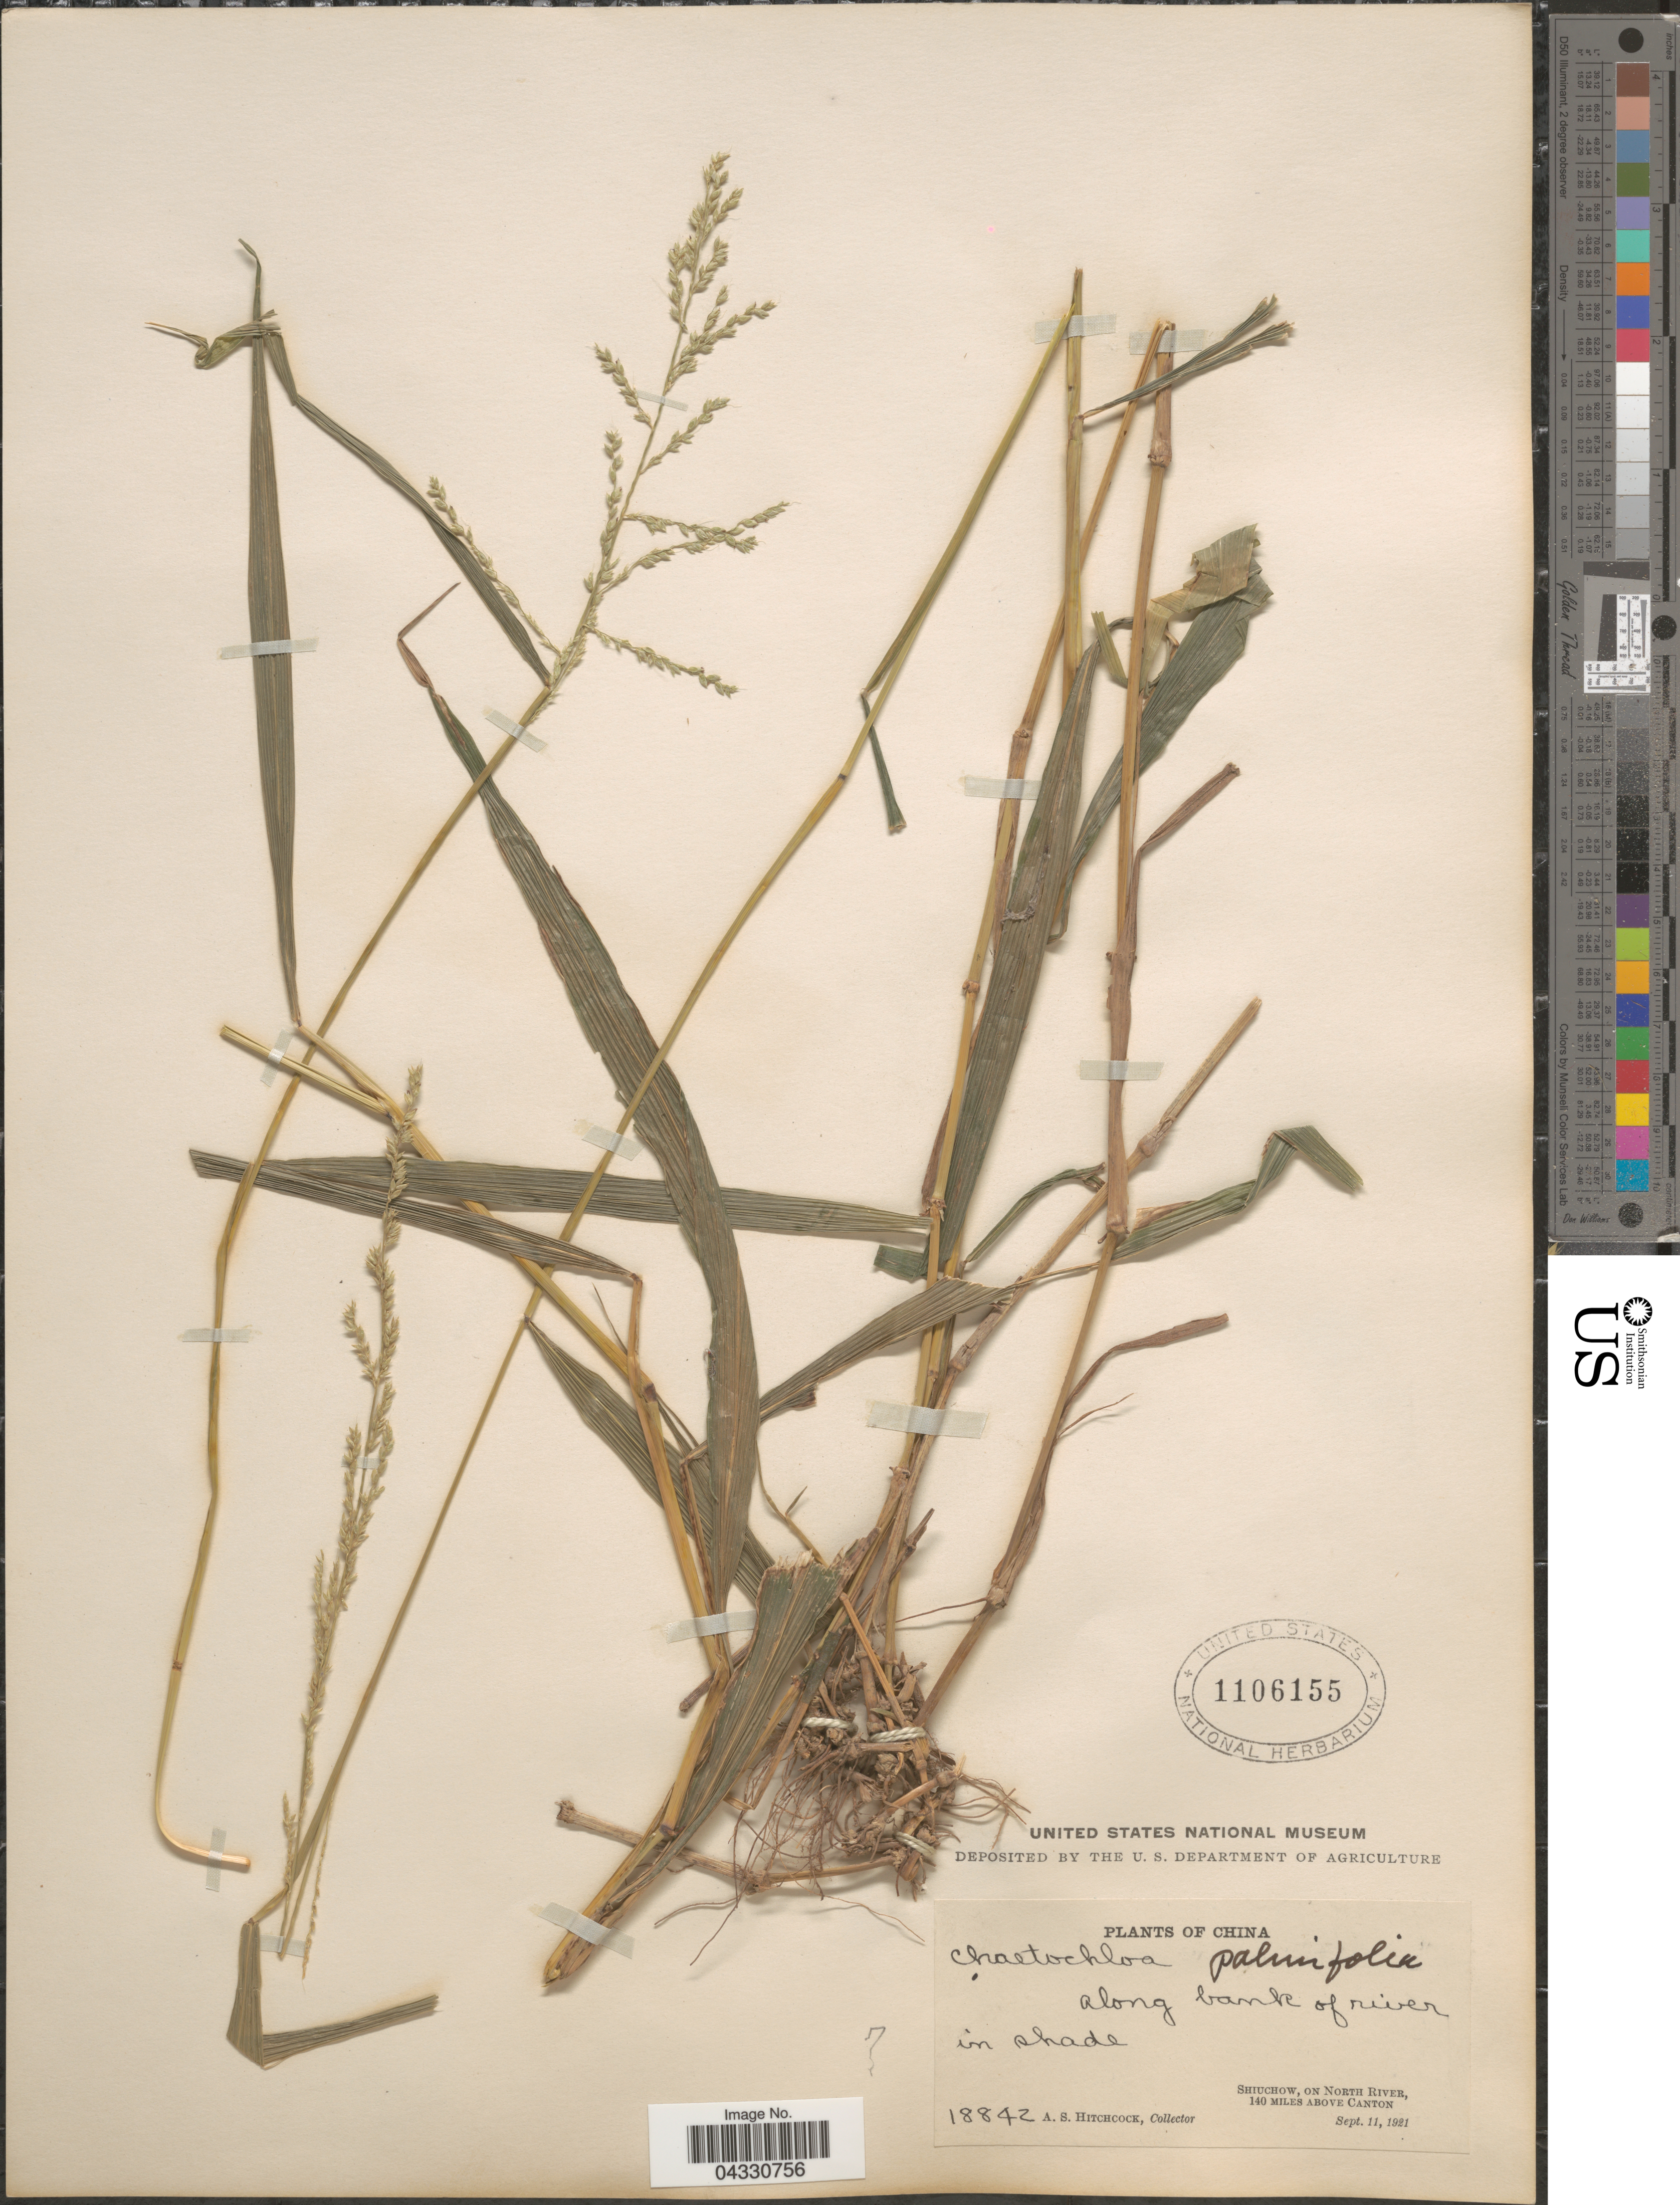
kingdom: Plantae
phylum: Tracheophyta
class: Liliopsida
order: Poales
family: Poaceae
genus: Setaria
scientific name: Setaria sp.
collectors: A. S. Hitchcock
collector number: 18842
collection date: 1921-09-11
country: China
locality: Shiuchow, on North River, 140 miles above Canton.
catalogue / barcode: US 1106155